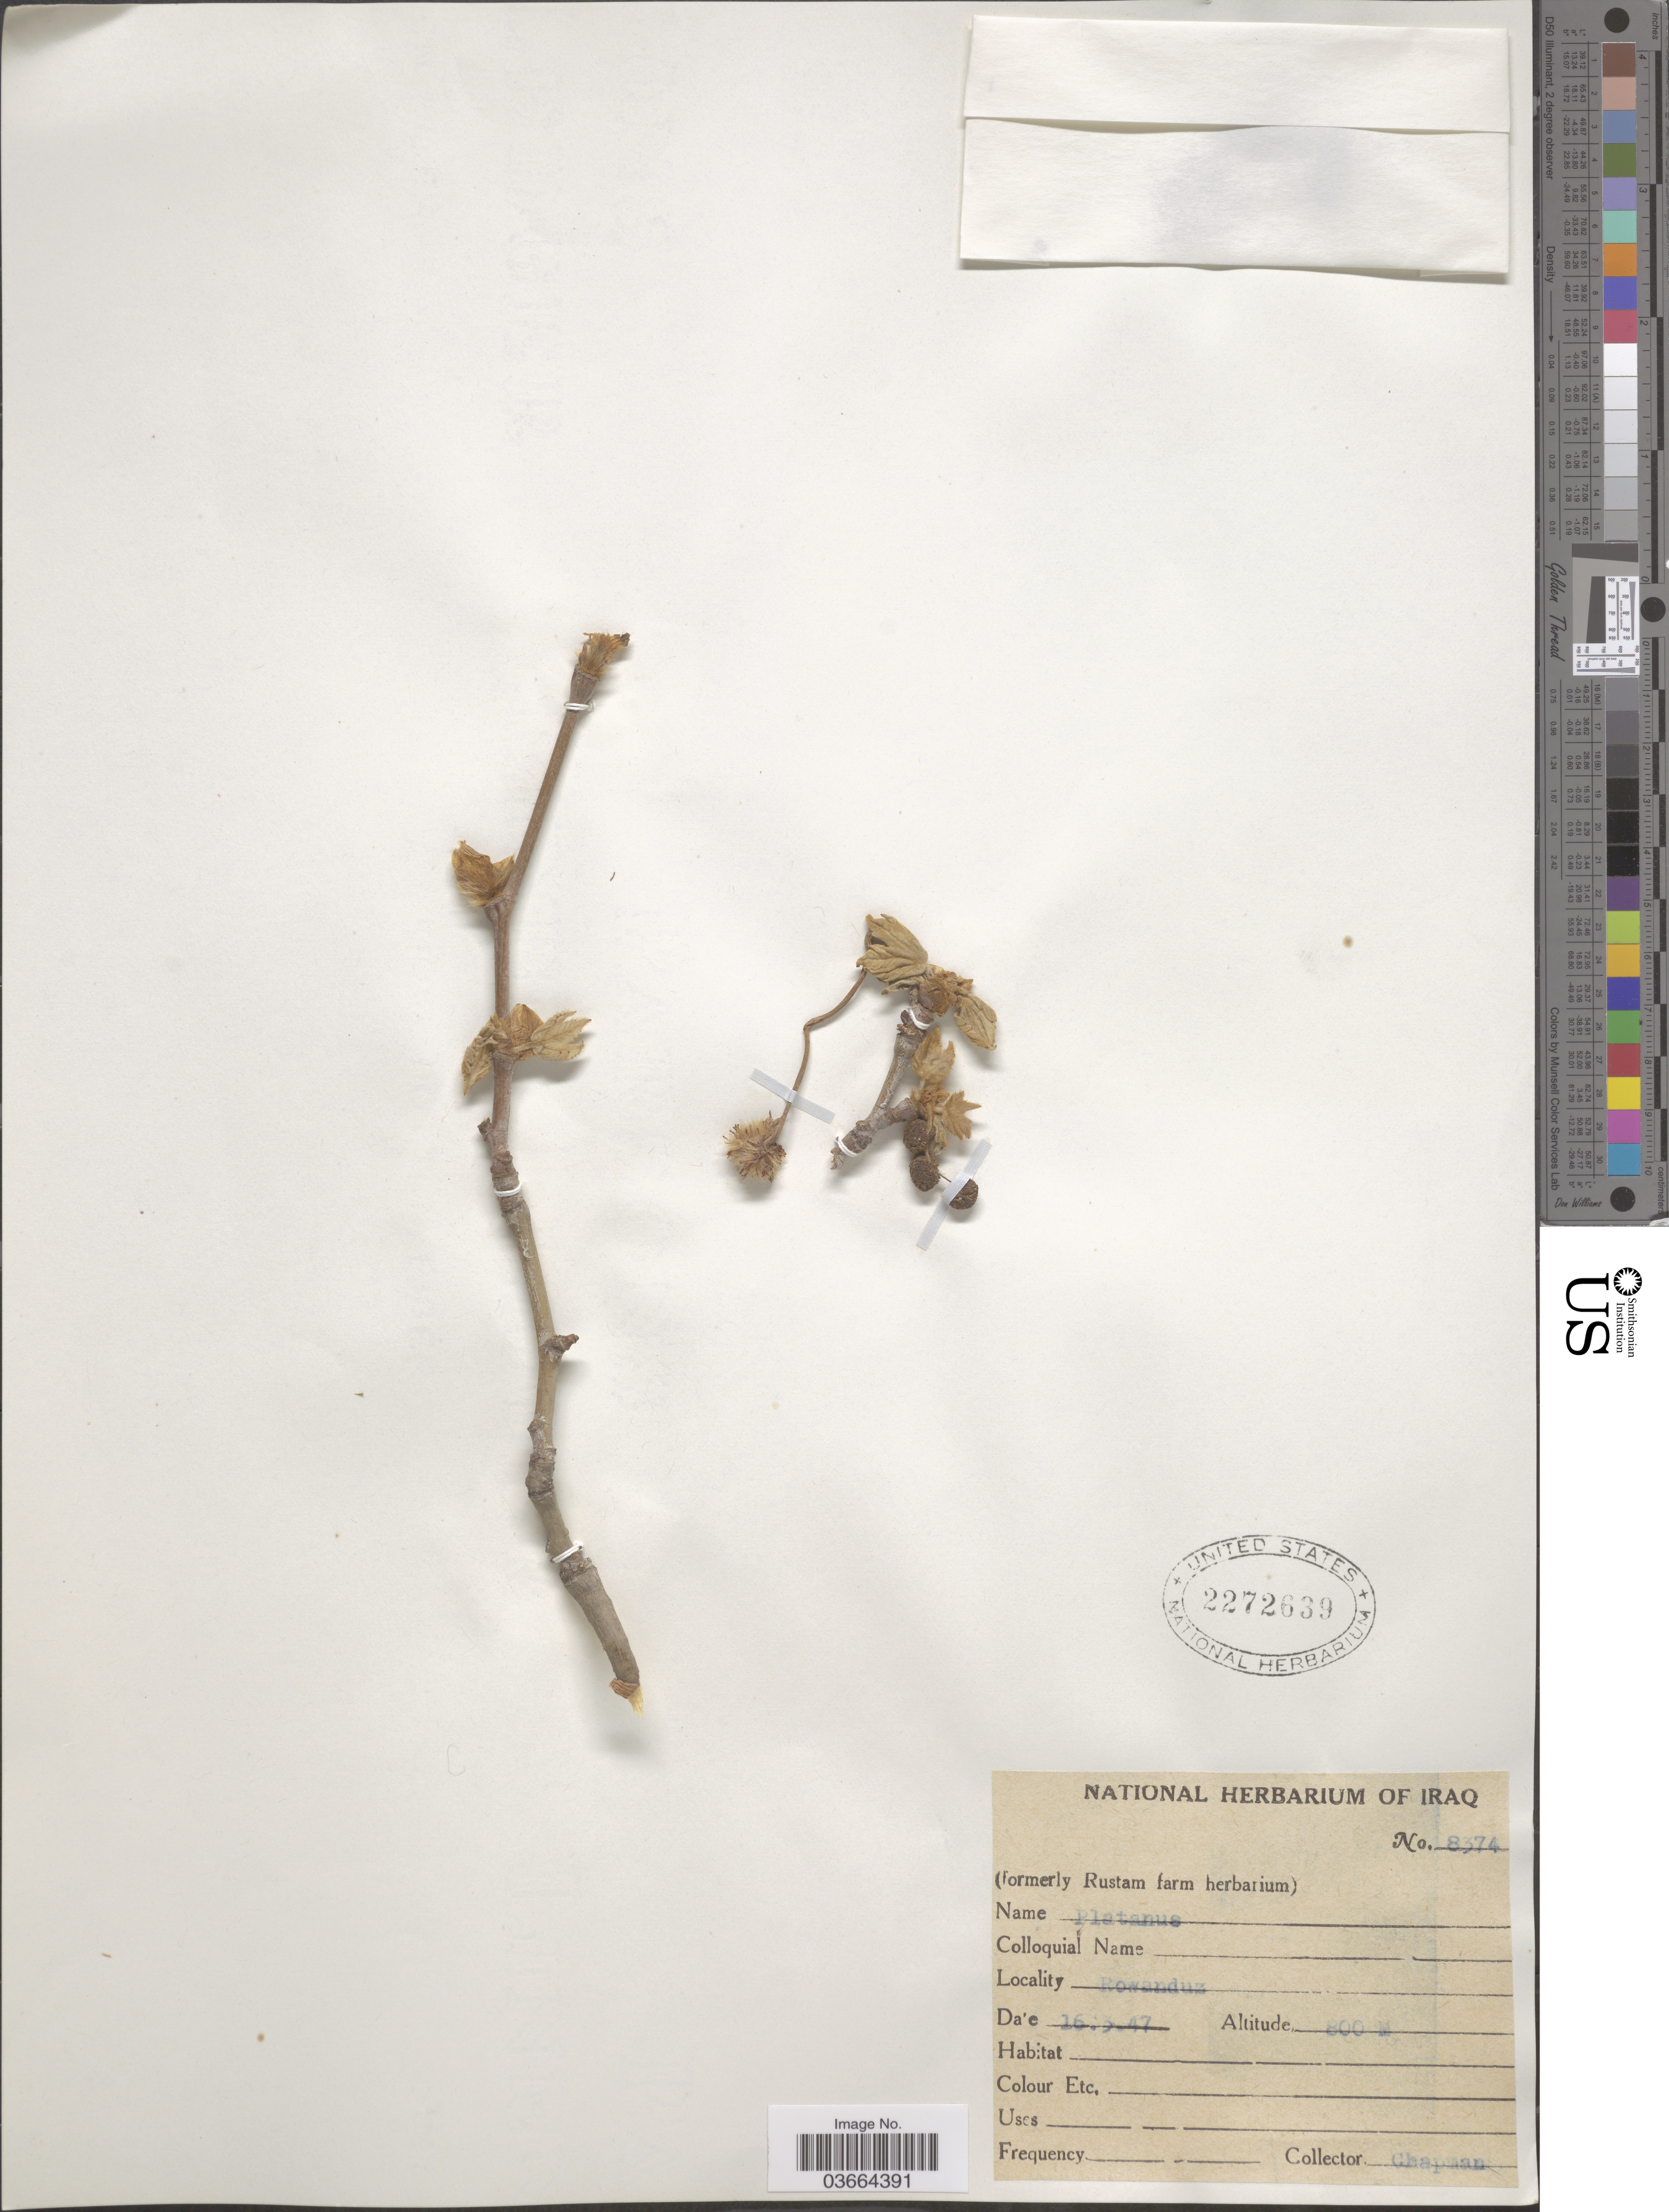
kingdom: Plantae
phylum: Tracheophyta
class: Magnoliopsida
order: Proteales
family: Platanaceae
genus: Platanus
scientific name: Platanus occidentalis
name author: L.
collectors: A. Chapman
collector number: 8374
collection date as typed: Transcribed d/m/y: 16/3/47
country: Iraq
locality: Rowanduz.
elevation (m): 800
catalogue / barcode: US 2272639